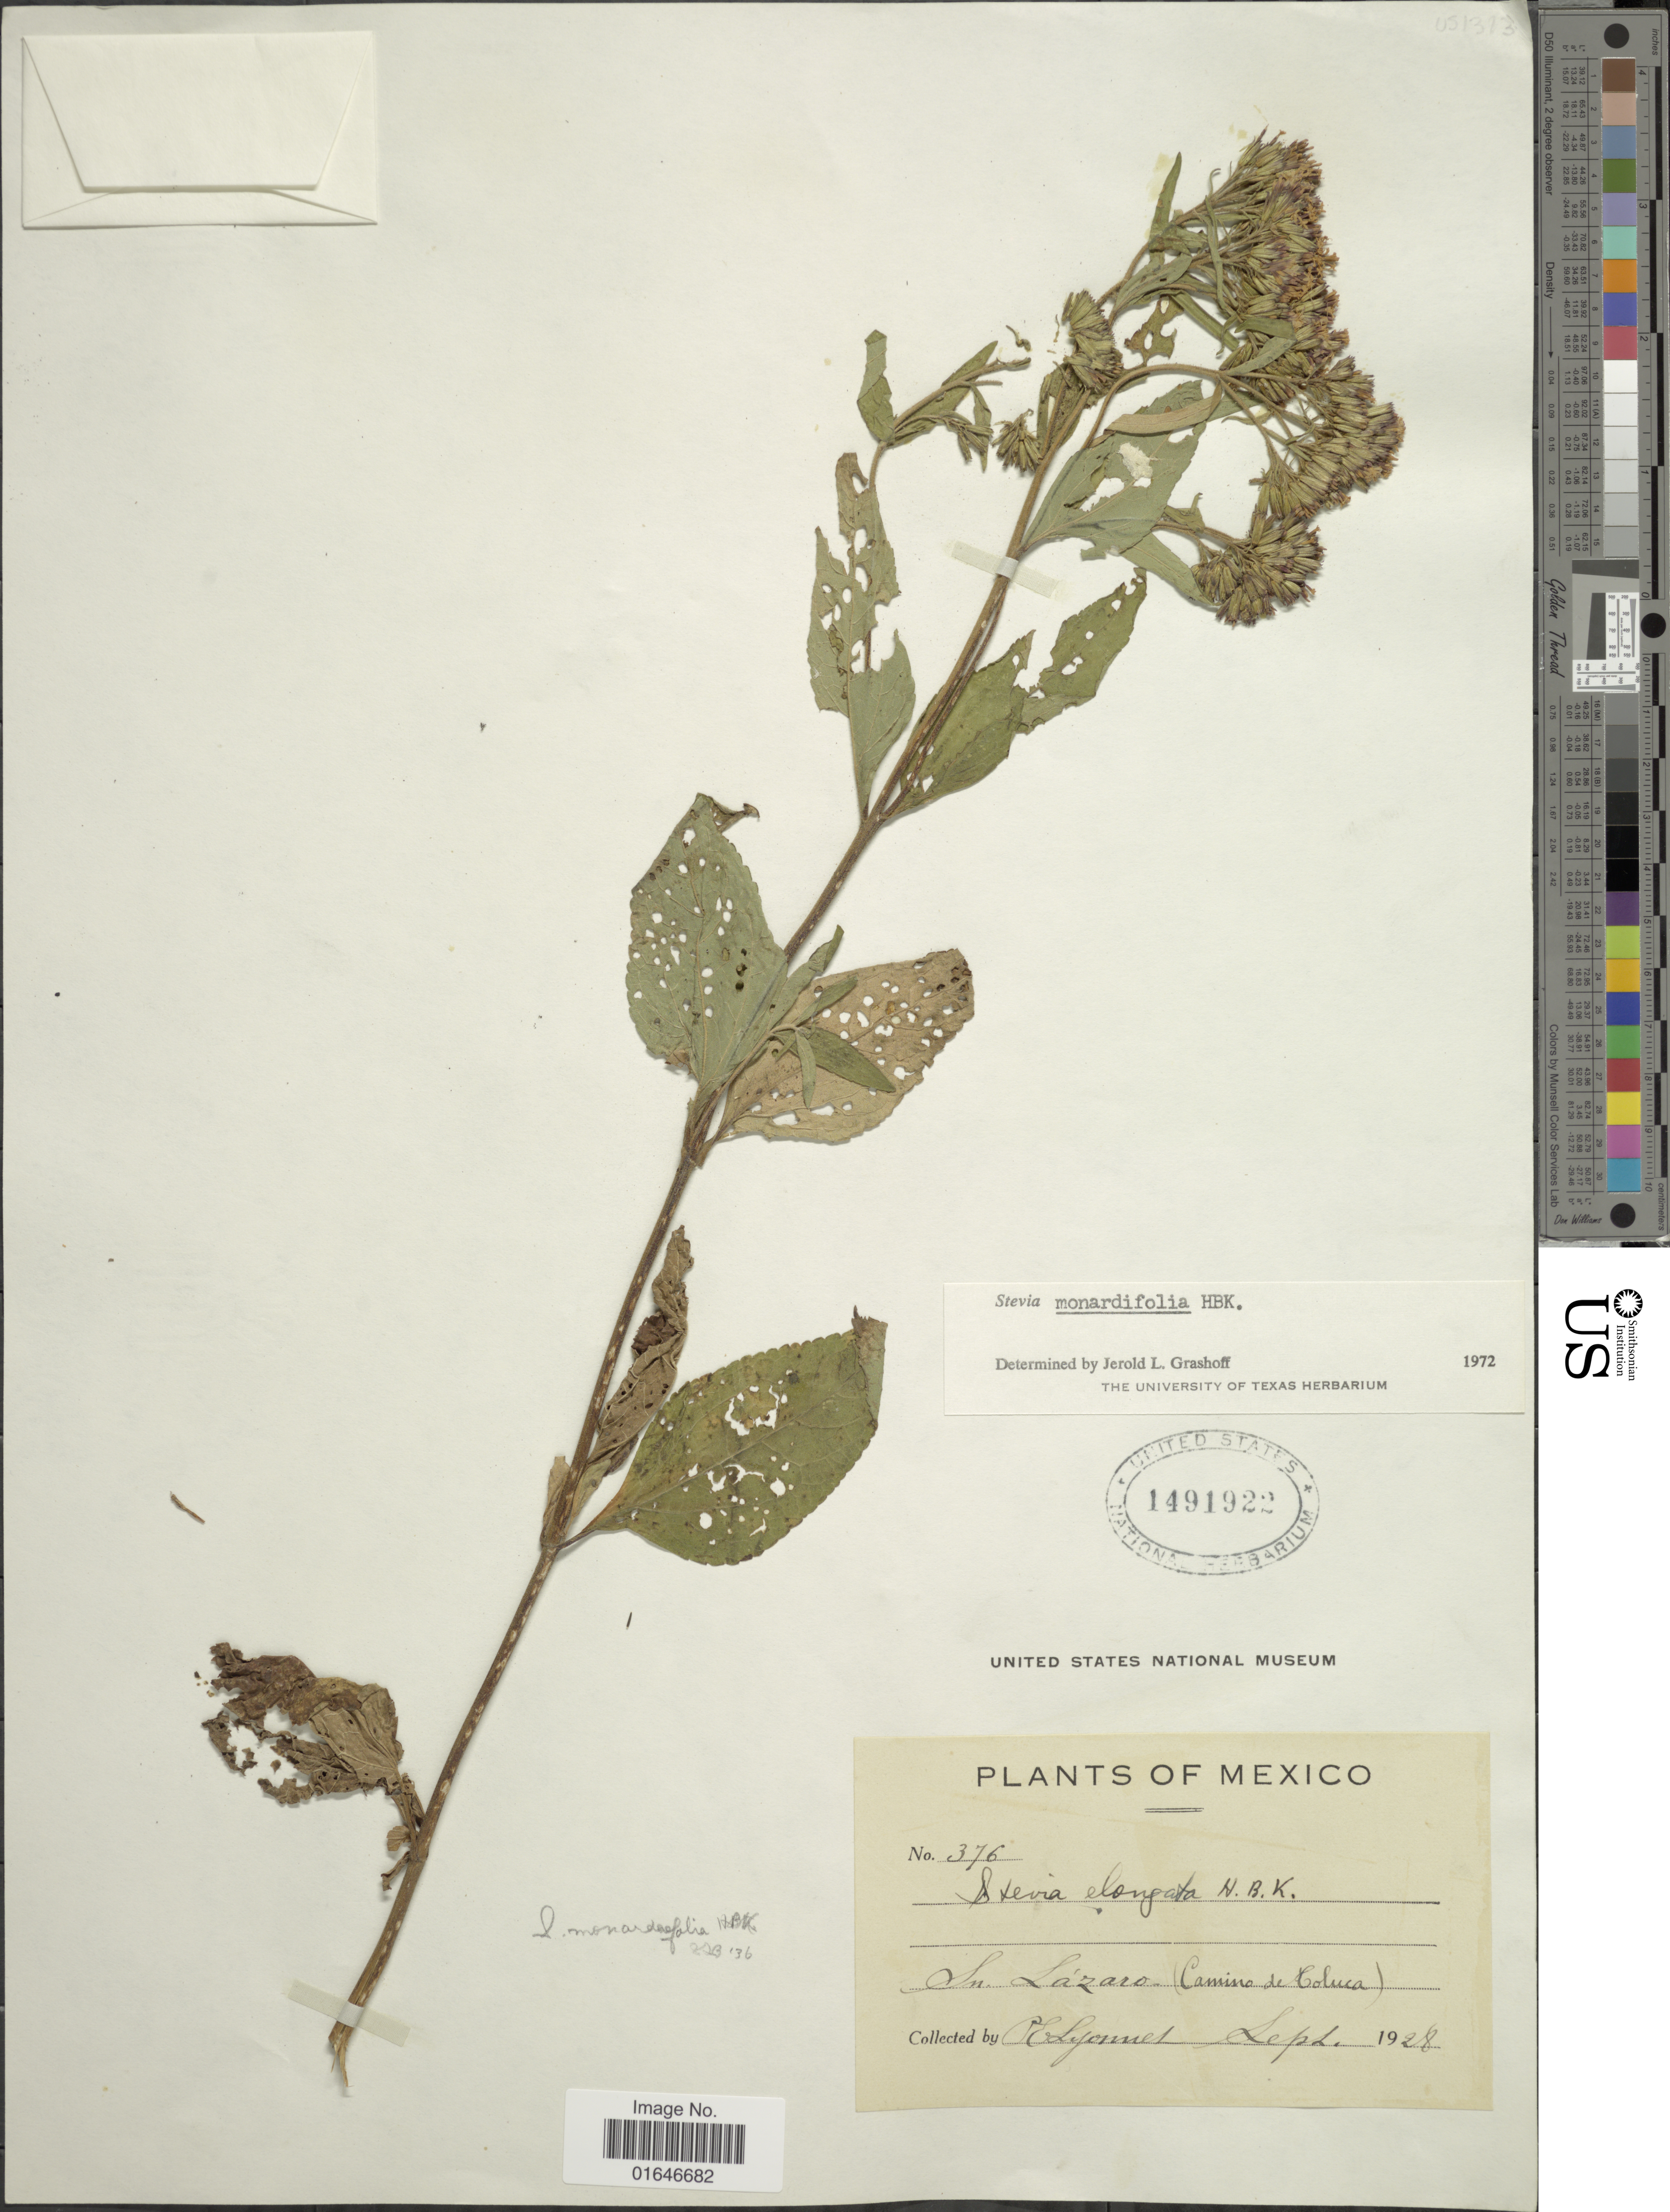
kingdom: Plantae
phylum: Tracheophyta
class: Magnoliopsida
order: Asterales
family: Asteraceae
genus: Stevia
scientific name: Stevia monardifolia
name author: Kunth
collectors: E. Lyonnet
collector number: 376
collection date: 1928-09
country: Mexico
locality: Sn. Lazon ( Camino de Toluca ).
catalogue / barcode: US 1491922